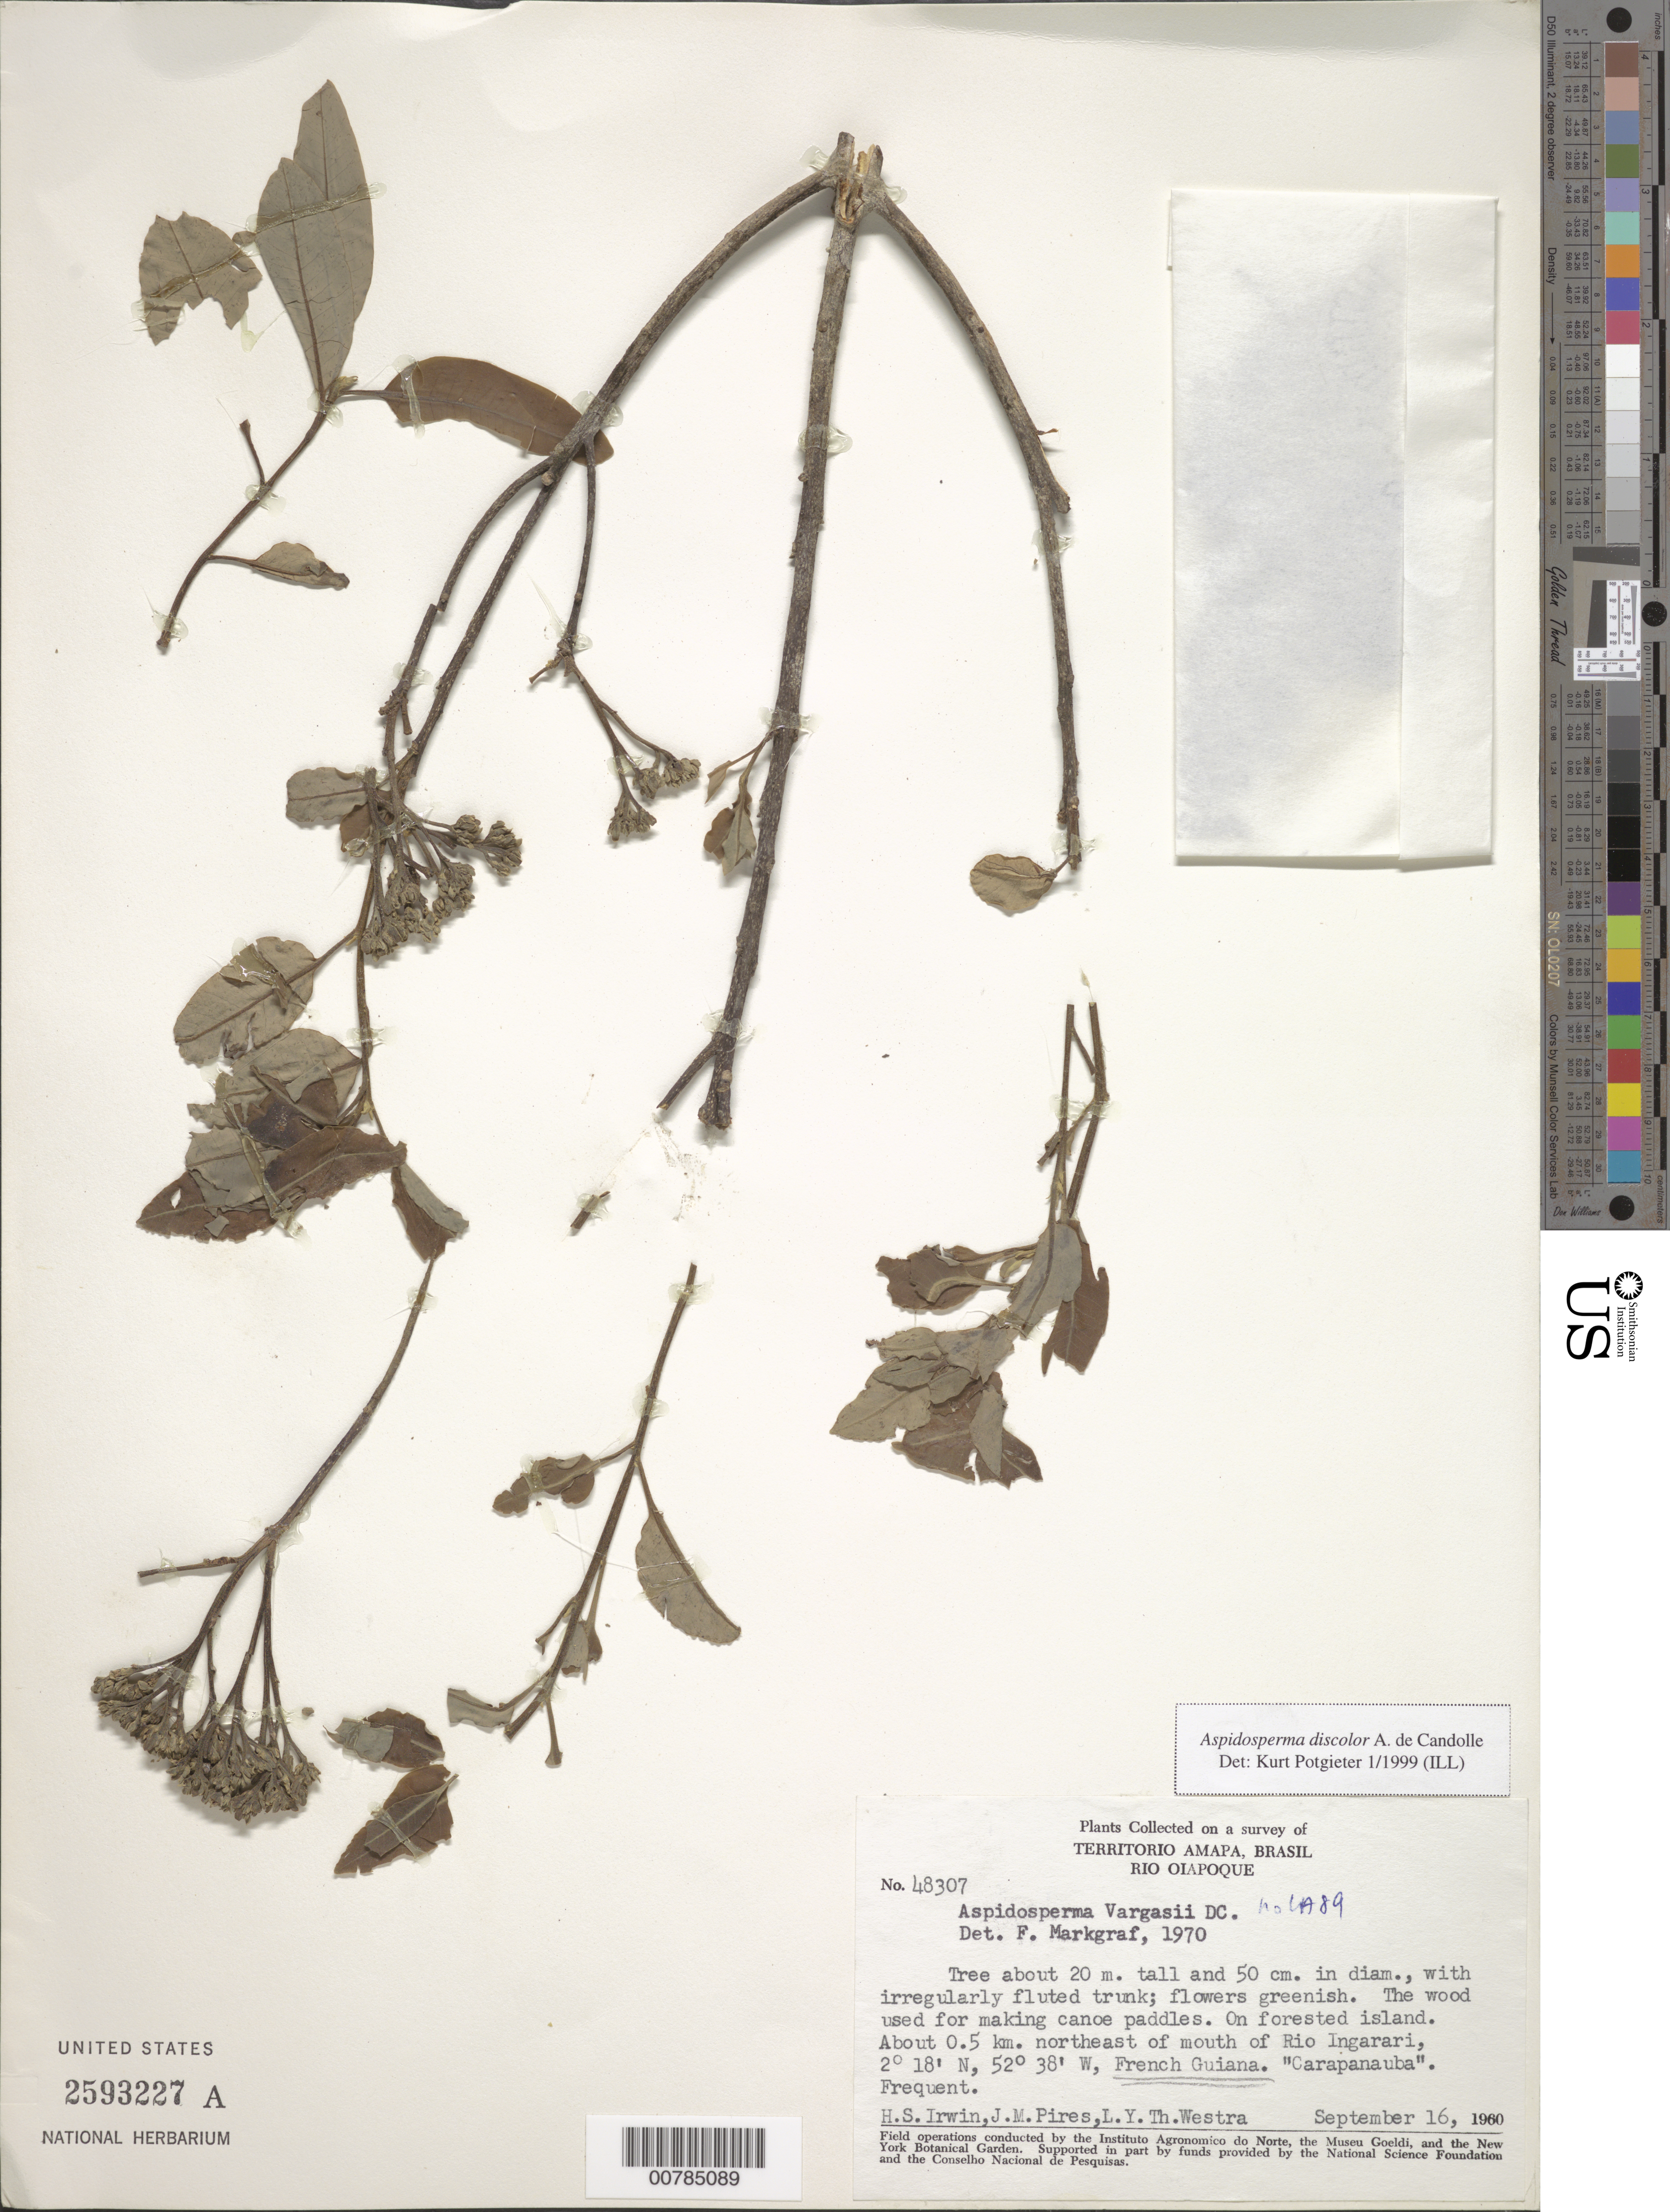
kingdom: Plantae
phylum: Tracheophyta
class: Magnoliopsida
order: Gentianales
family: Apocynaceae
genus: Aspidosperma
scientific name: Aspidosperma discolor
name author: A. DC.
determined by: Potgieter, K.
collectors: H. Irwin, M. J. Pires & L. Y. T. Westra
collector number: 48307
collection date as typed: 16-Sep-60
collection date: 1960-09-16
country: French Guiana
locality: Río Inagarari, 0.5 km NE of mouth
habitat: Forested land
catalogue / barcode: US 2593227A